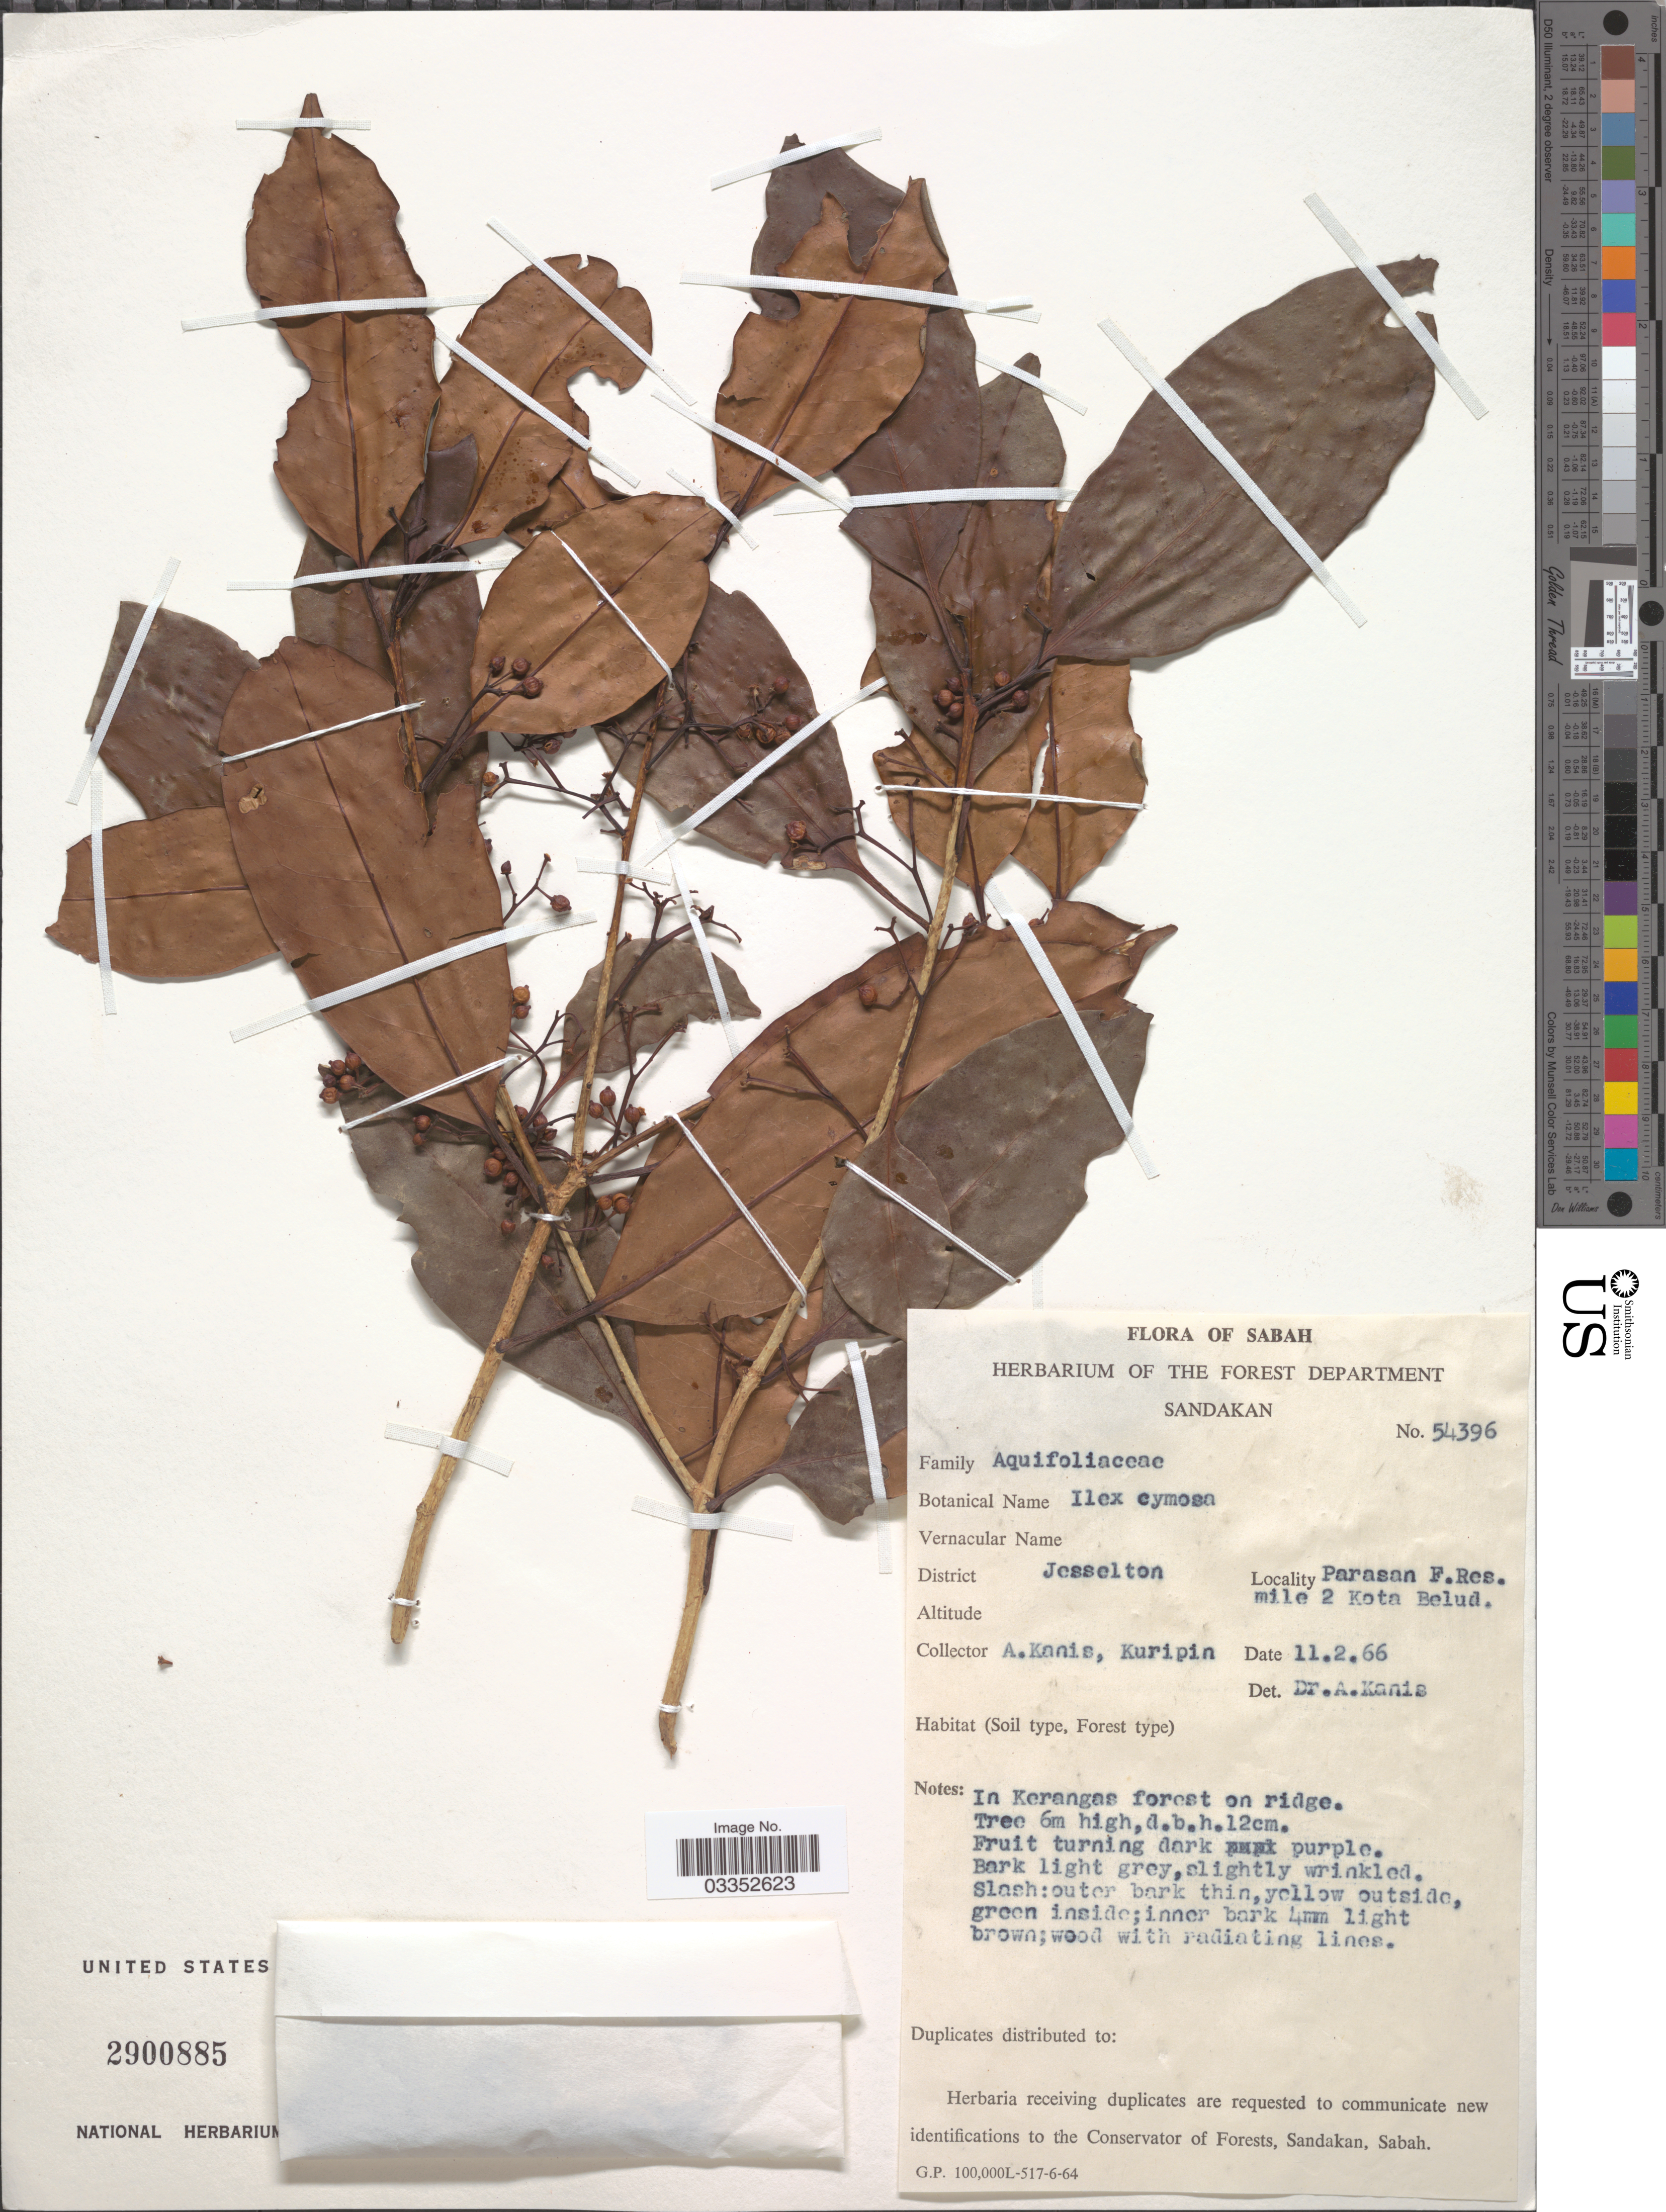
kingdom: Plantae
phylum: Tracheophyta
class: Magnoliopsida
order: Aquifoliales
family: Aquifoliaceae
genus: Ilex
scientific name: Ilex cymosa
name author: Blume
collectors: A. Kanis & Kuripin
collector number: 54396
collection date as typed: Transcribed d/m/y: 11/2/66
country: Malaysia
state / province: Sabah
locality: District Jesselton. Parasan F. Res. mile 2 Kota Belud.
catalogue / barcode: US 2900885